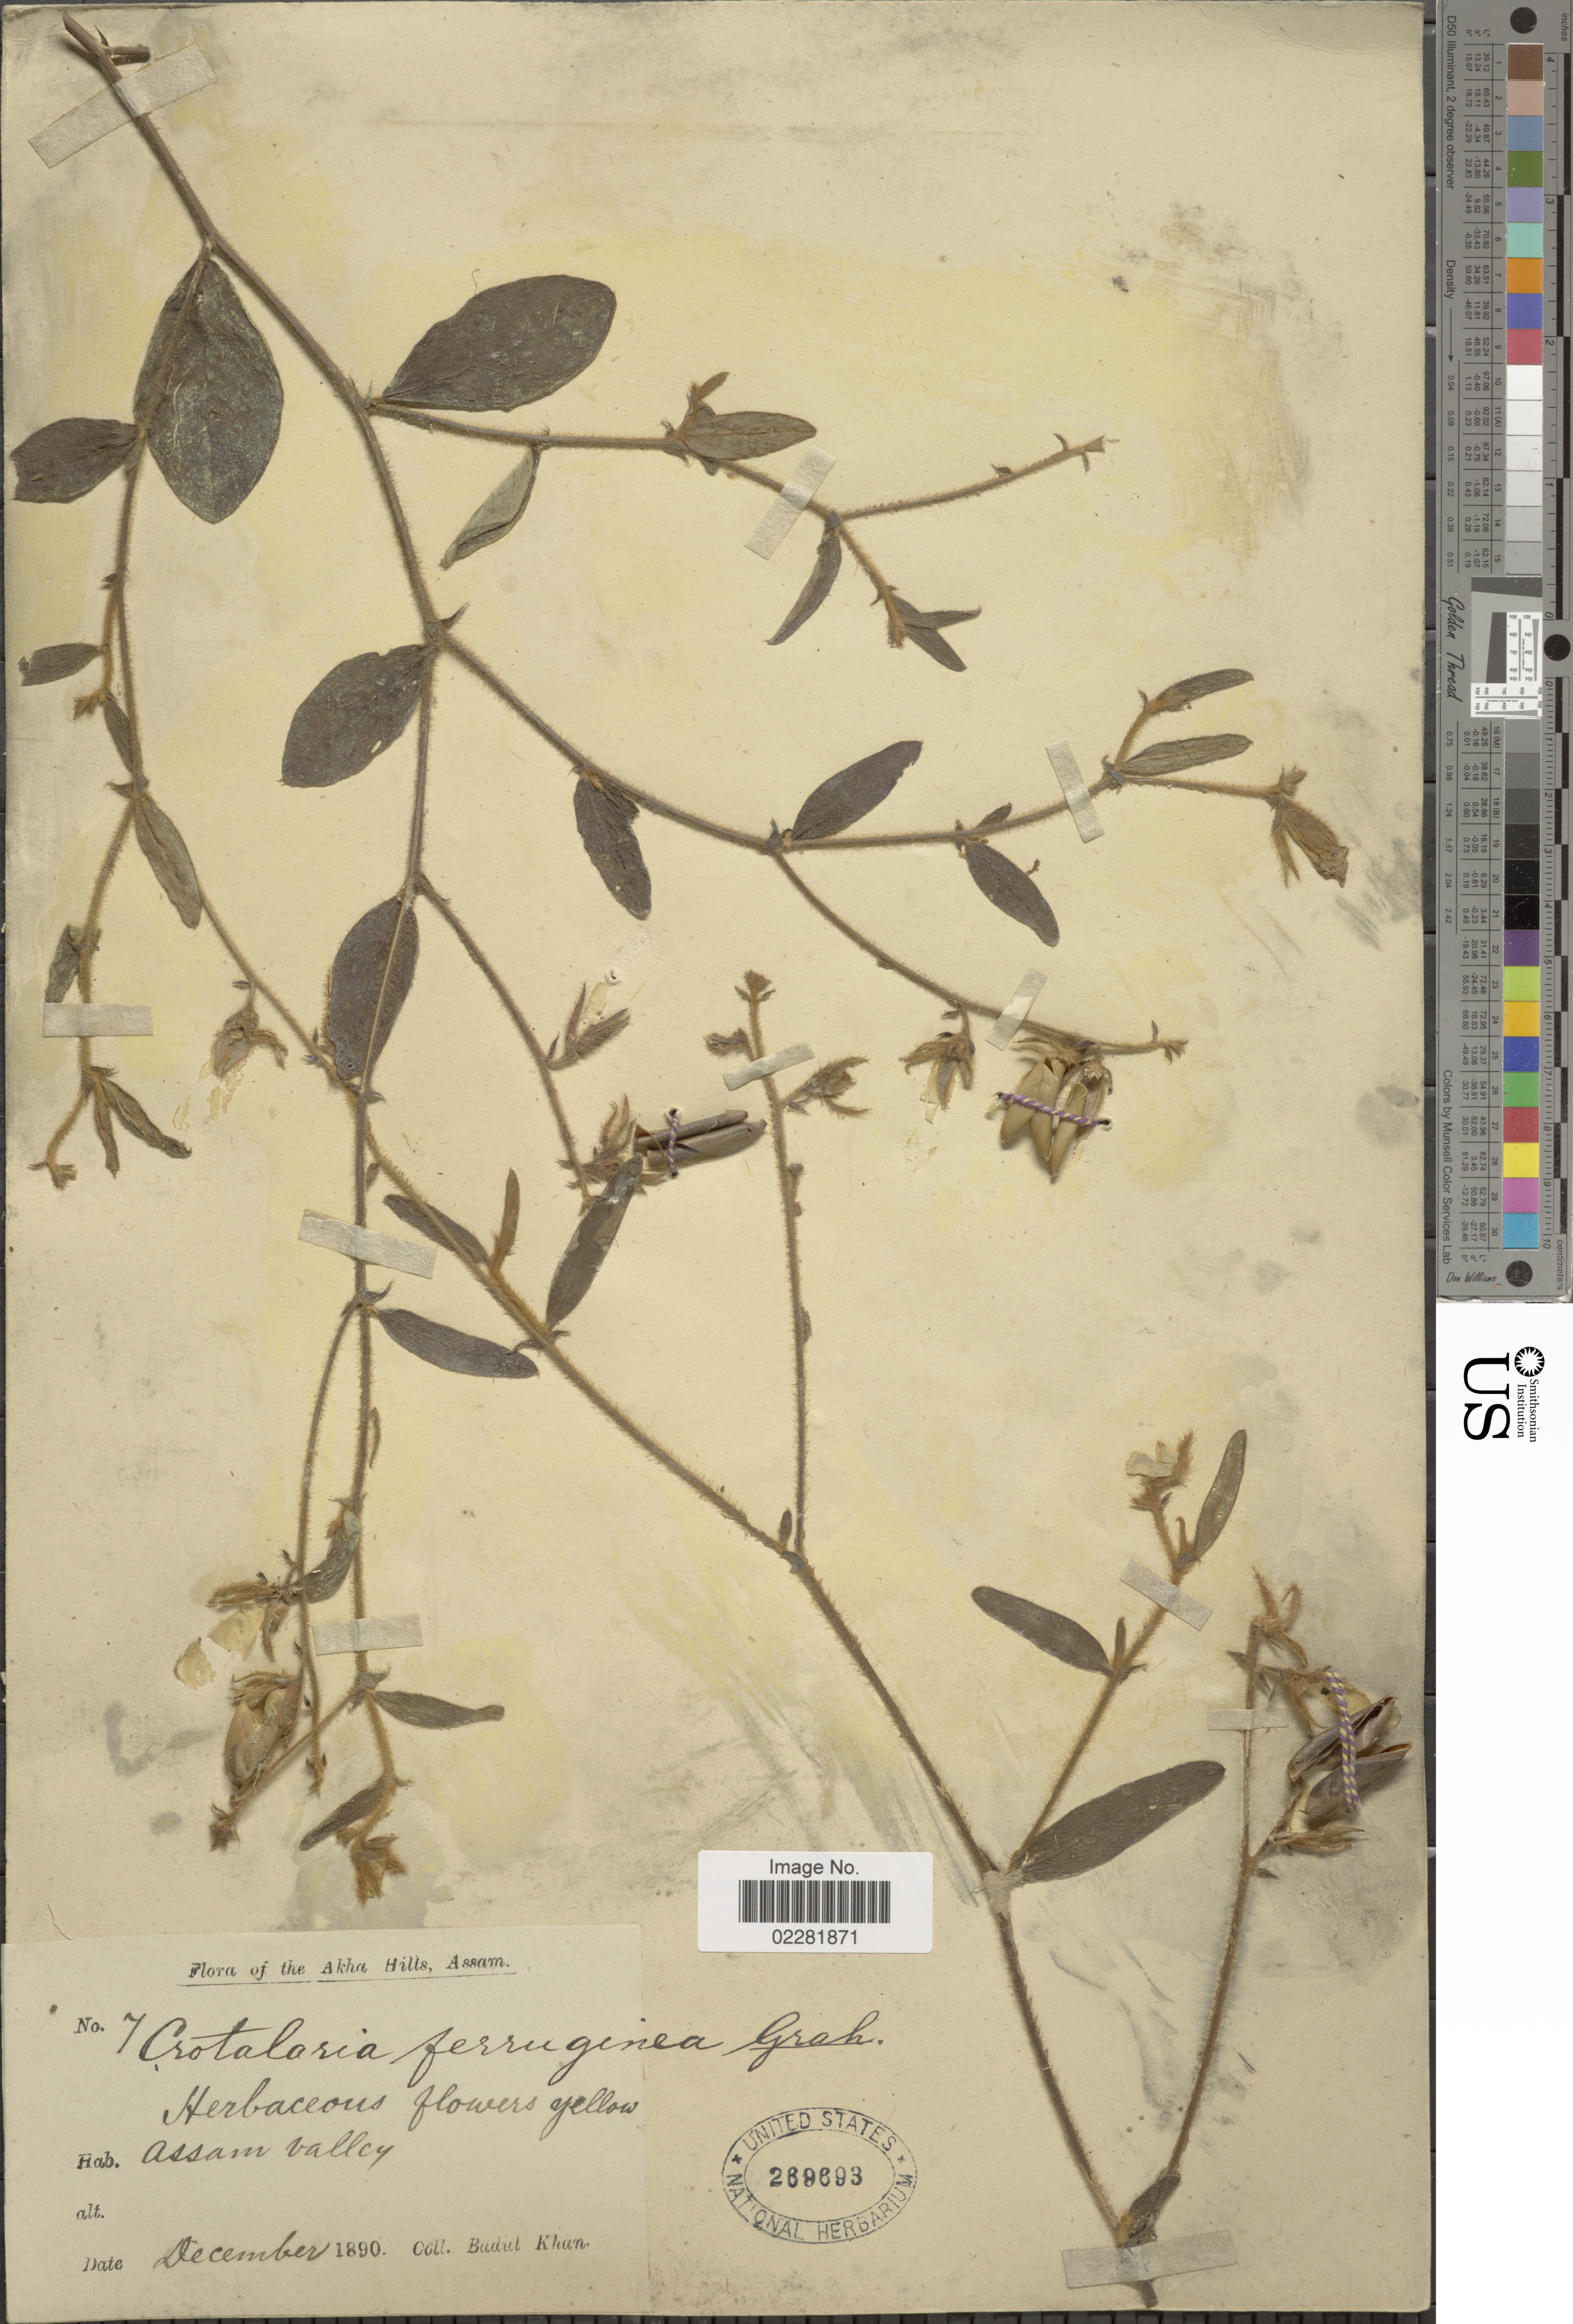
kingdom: Plantae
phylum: Tracheophyta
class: Magnoliopsida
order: Fabales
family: Fabaceae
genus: Crotalaria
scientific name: Crotalaria ferruginea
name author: Graham ex Benth.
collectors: B. Khan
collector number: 7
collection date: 1890-12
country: India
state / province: Assam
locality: Akha Hills, Assam Valley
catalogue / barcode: US 269693